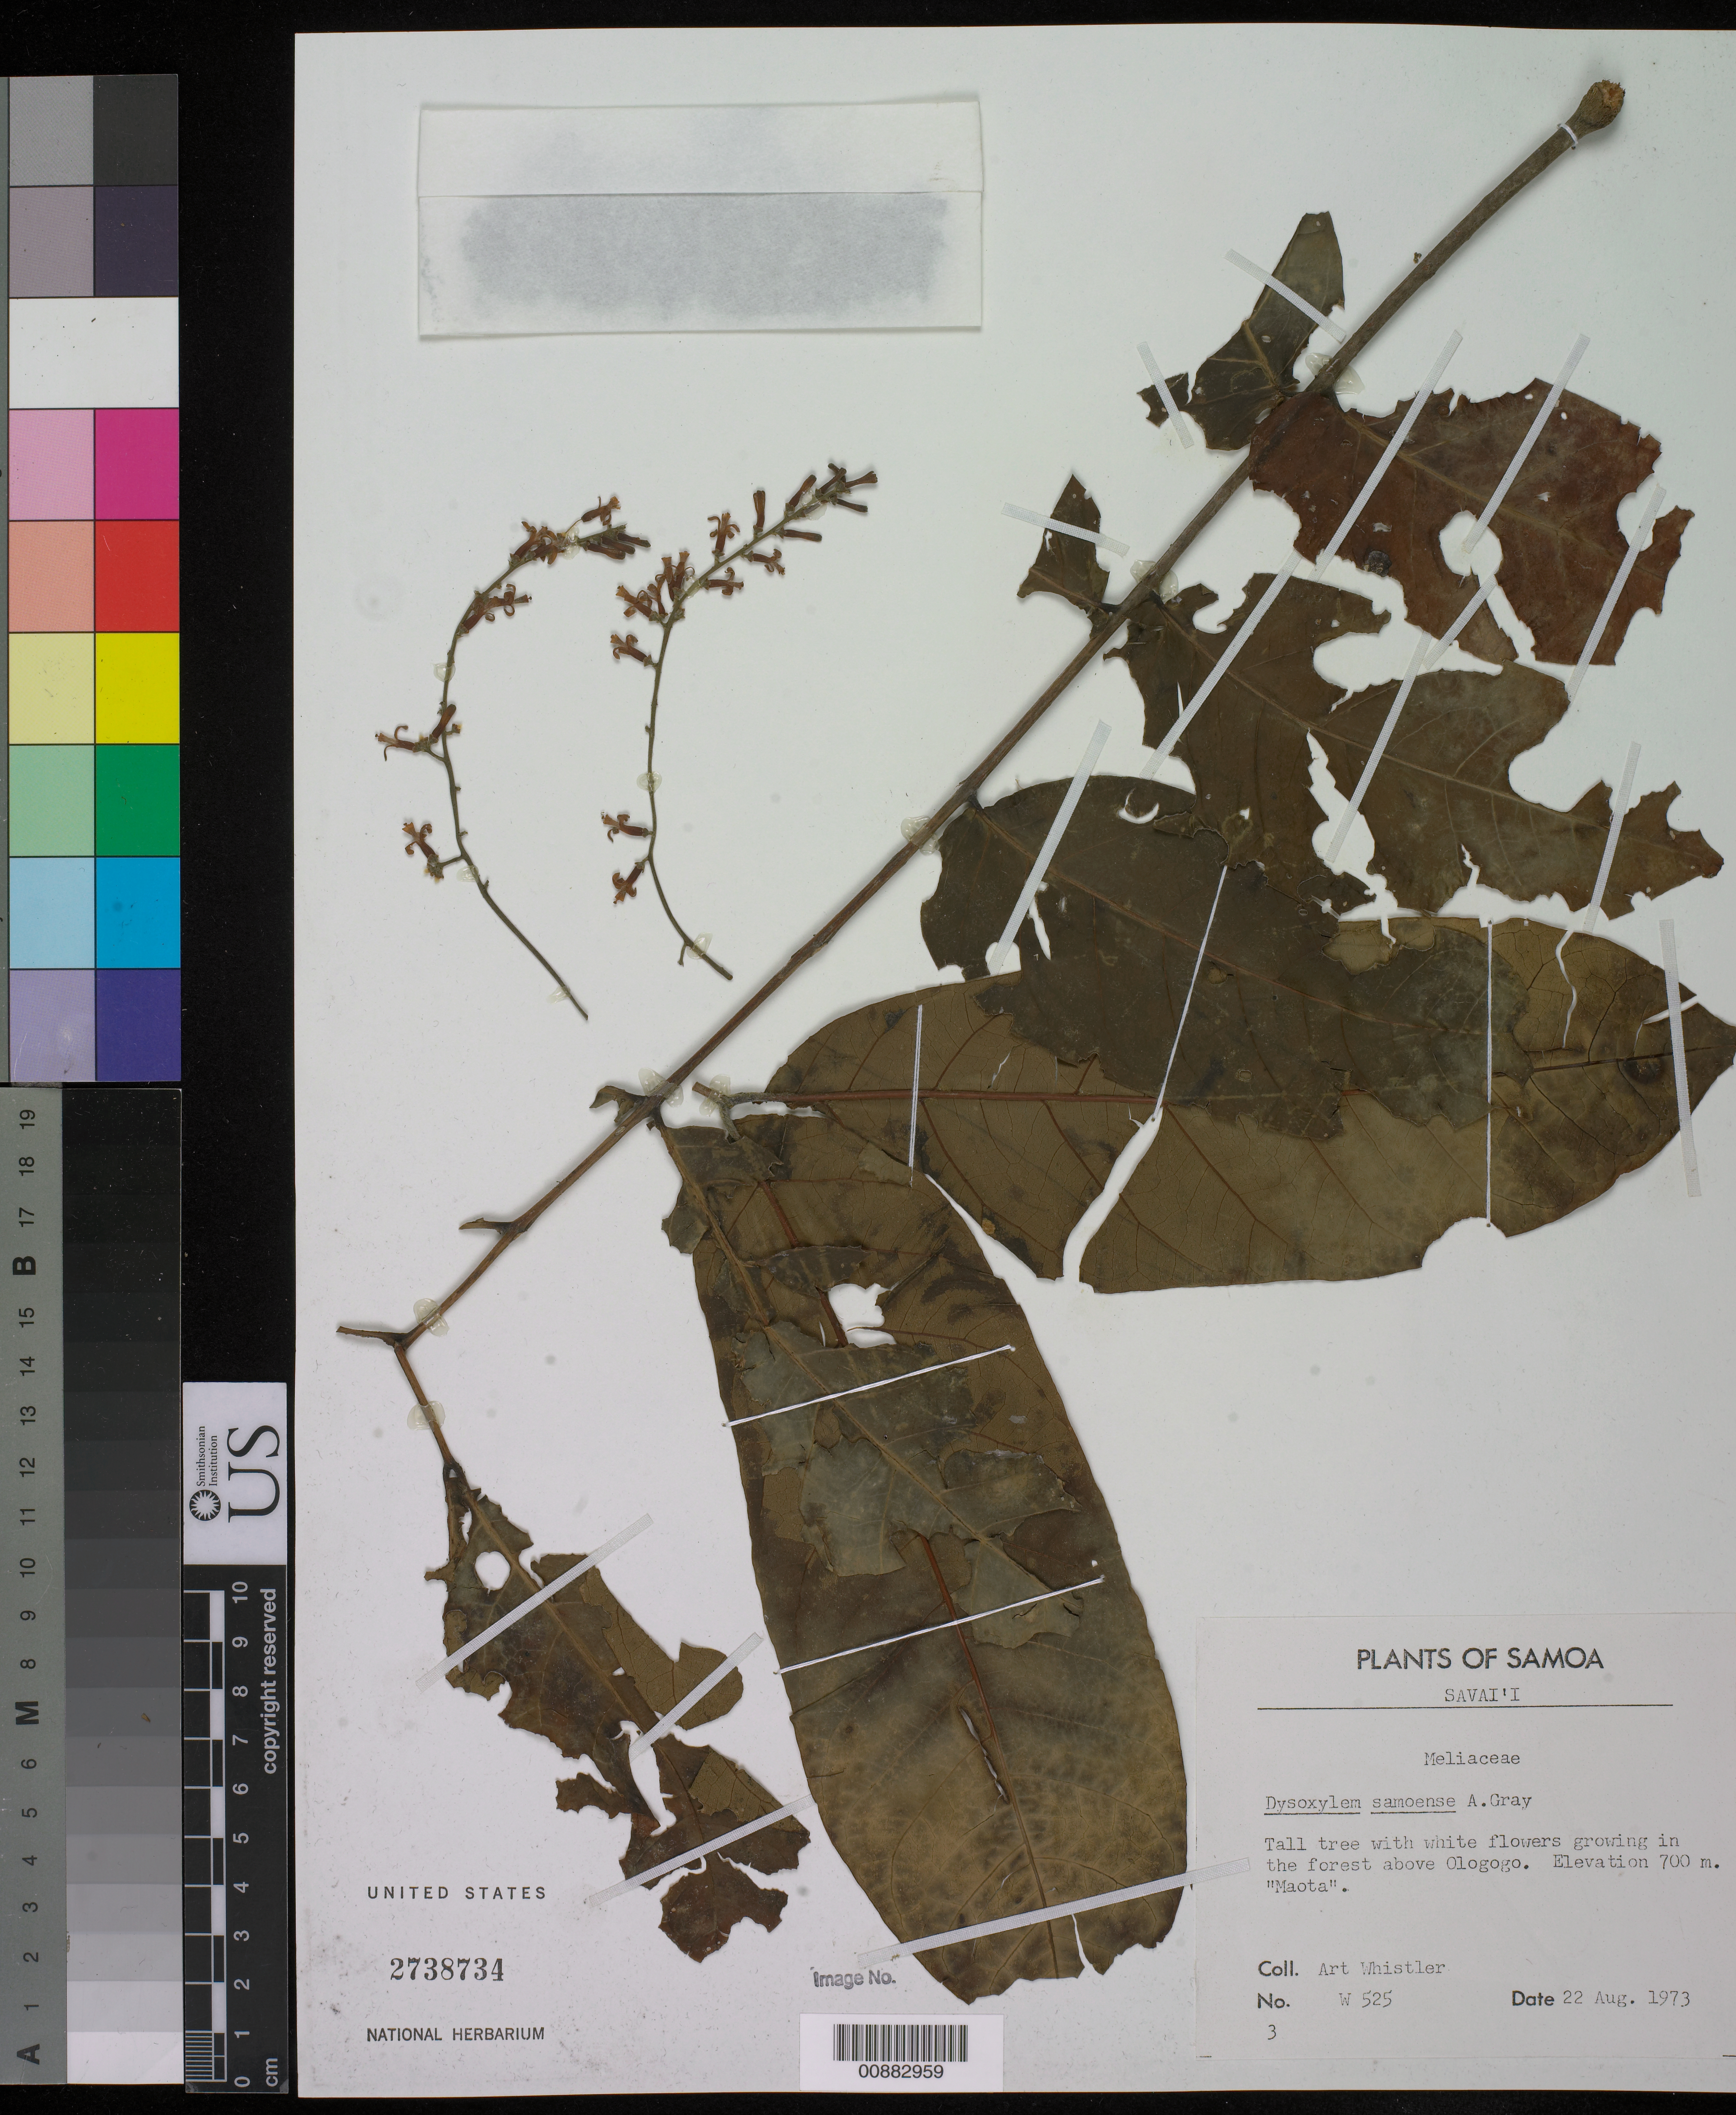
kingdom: Plantae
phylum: Tracheophyta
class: Magnoliopsida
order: Sapindales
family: Meliaceae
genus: Didymocheton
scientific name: Didymocheton alliaceus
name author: (G. Forst.) Mabb.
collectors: K. M. Marshall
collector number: W 525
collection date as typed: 19 Jul 1971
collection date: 1971-07-19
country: Micronesia, Federated States of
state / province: Truk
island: Namokuk [Namoluk] Atoll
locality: Toinom Islet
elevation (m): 60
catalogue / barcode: US 2738734